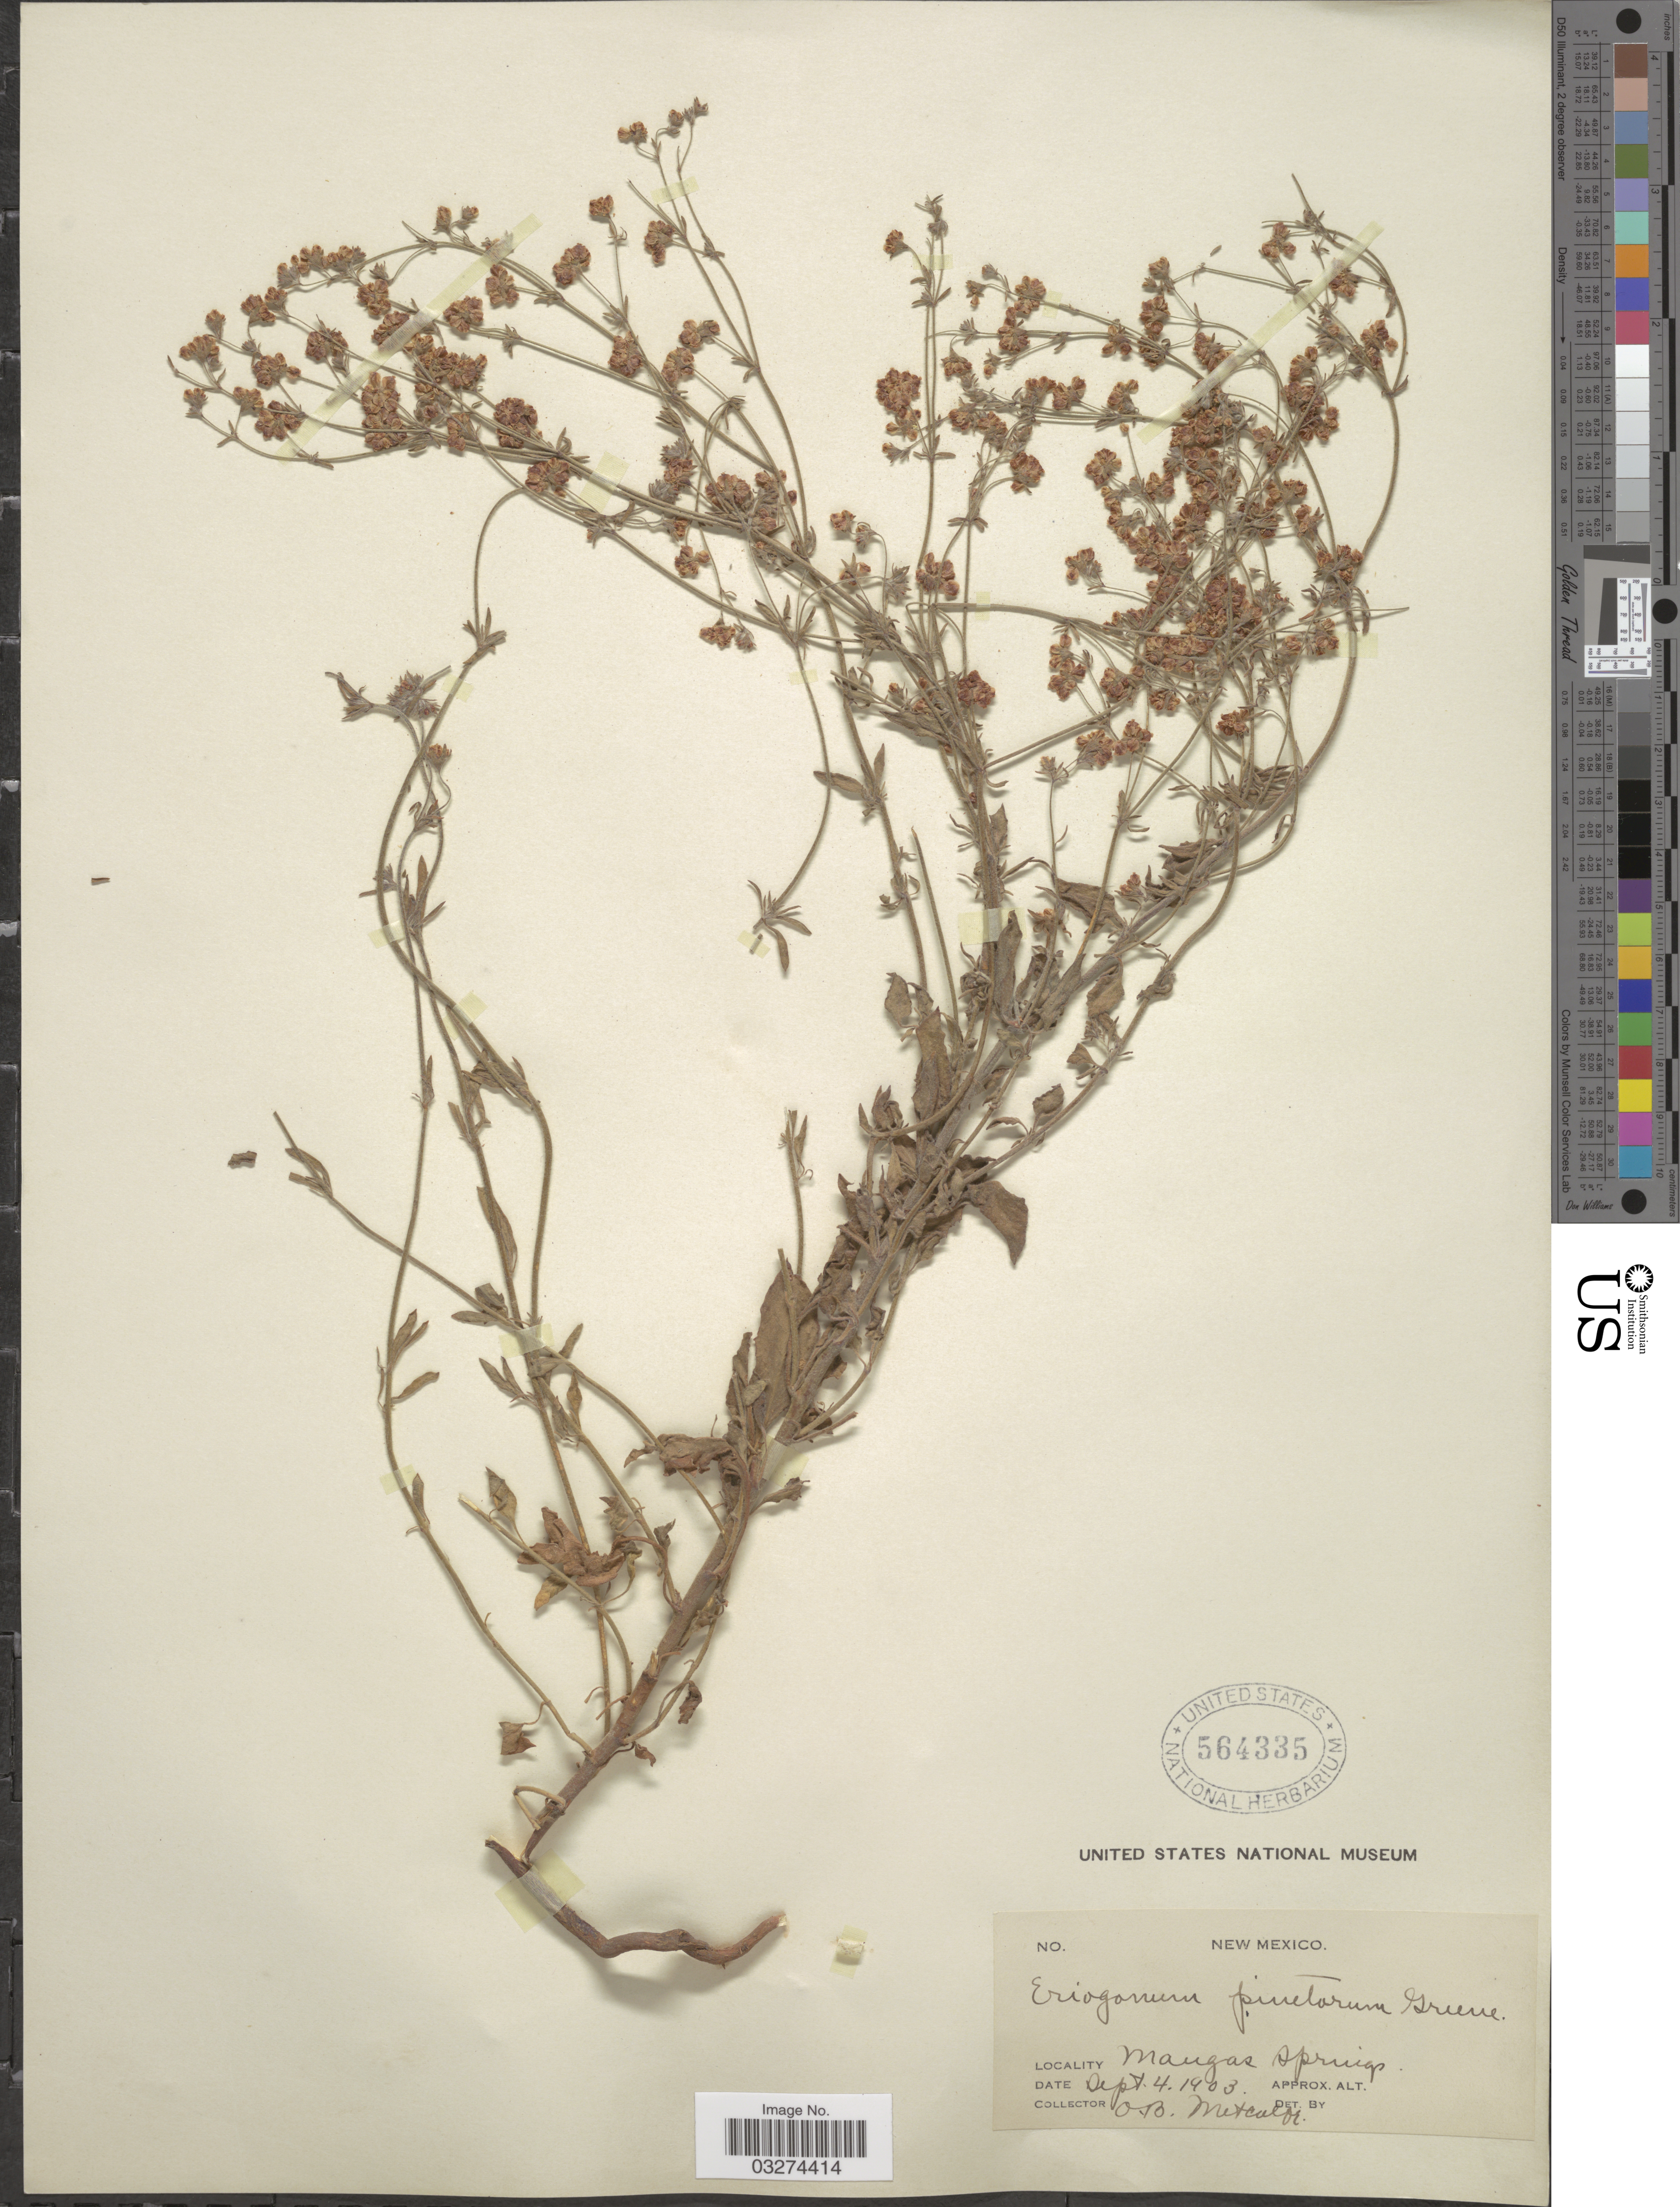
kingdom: Plantae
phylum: Tracheophyta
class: Magnoliopsida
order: Caryophyllales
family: Polygonaceae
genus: Eriogonum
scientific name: Eriogonum abertianum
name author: Torr.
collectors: O. B. Metcalfe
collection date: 1903-09-04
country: United States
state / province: New Mexico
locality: Mangas Springs.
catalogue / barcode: US 564335